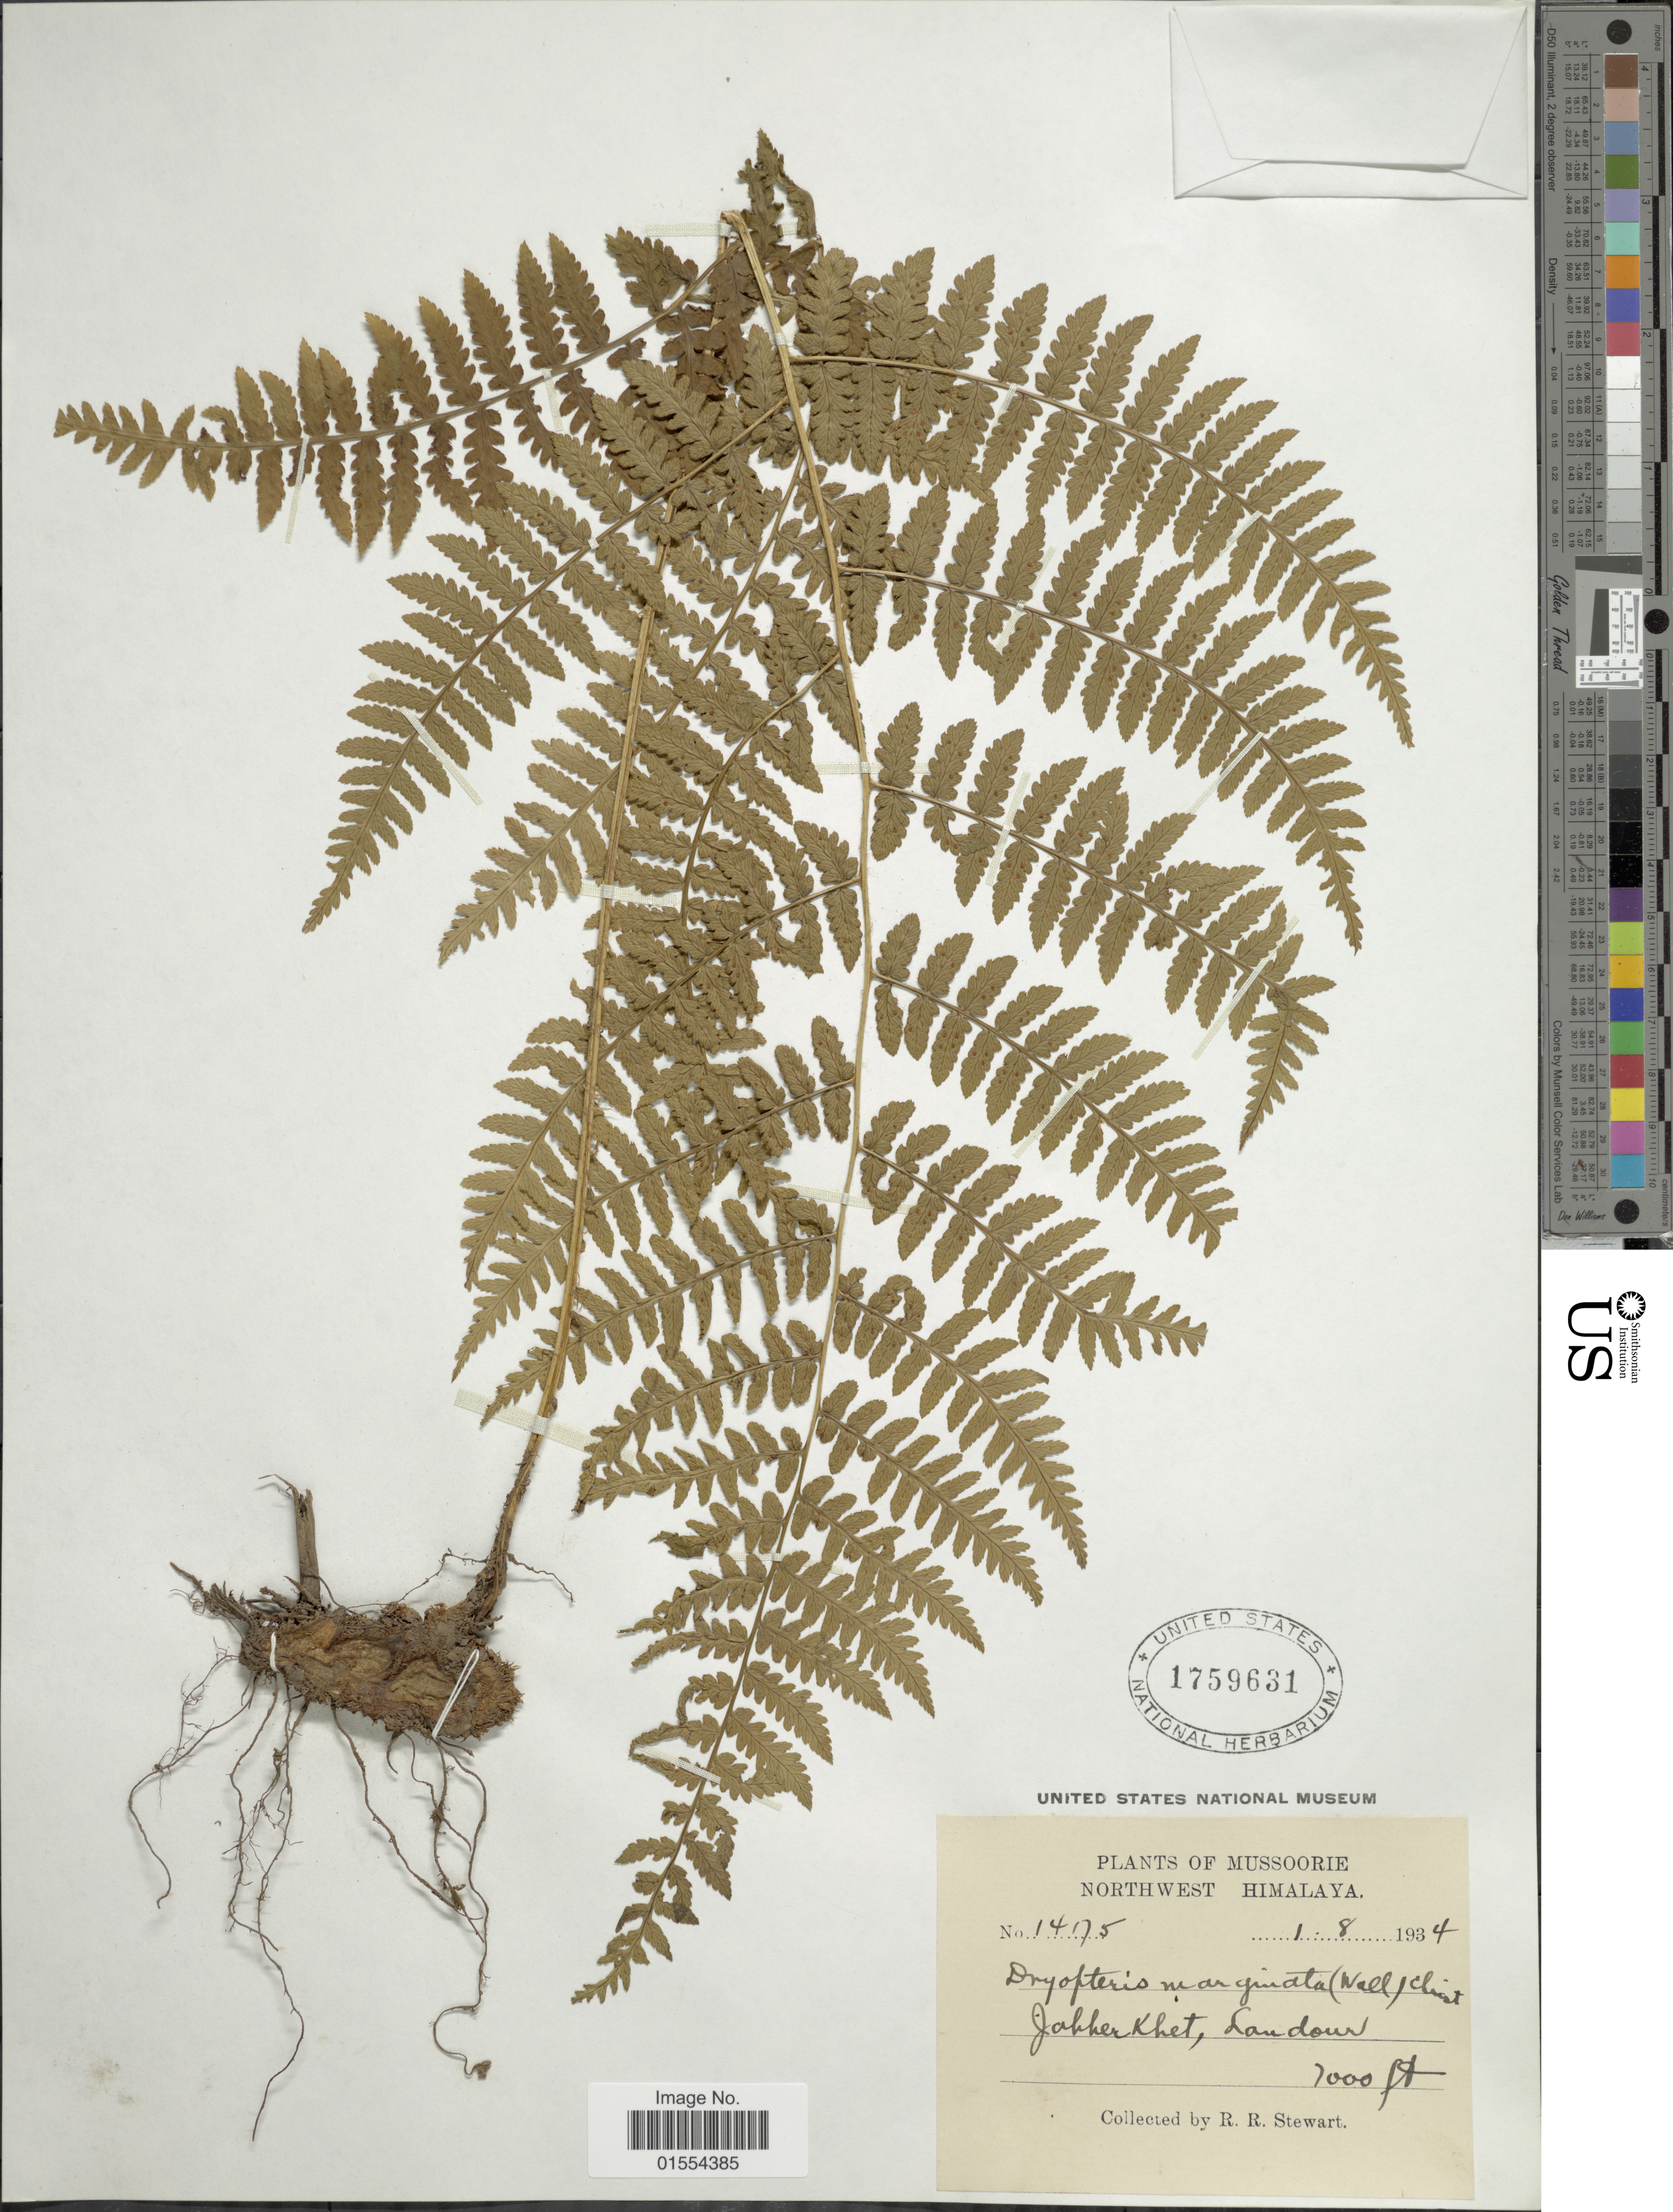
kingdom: Plantae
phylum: Tracheophyta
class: Polypodiopsida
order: Polypodiales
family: Dryopteridaceae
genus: Dryopteris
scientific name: Dryopteris marginata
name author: Christ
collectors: R. R. Stewart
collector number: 14175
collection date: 1934-08-01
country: India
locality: Musssoorie, Northwest Himalaya. Jabharkhet Lansdowne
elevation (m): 2134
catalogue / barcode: US 1759631